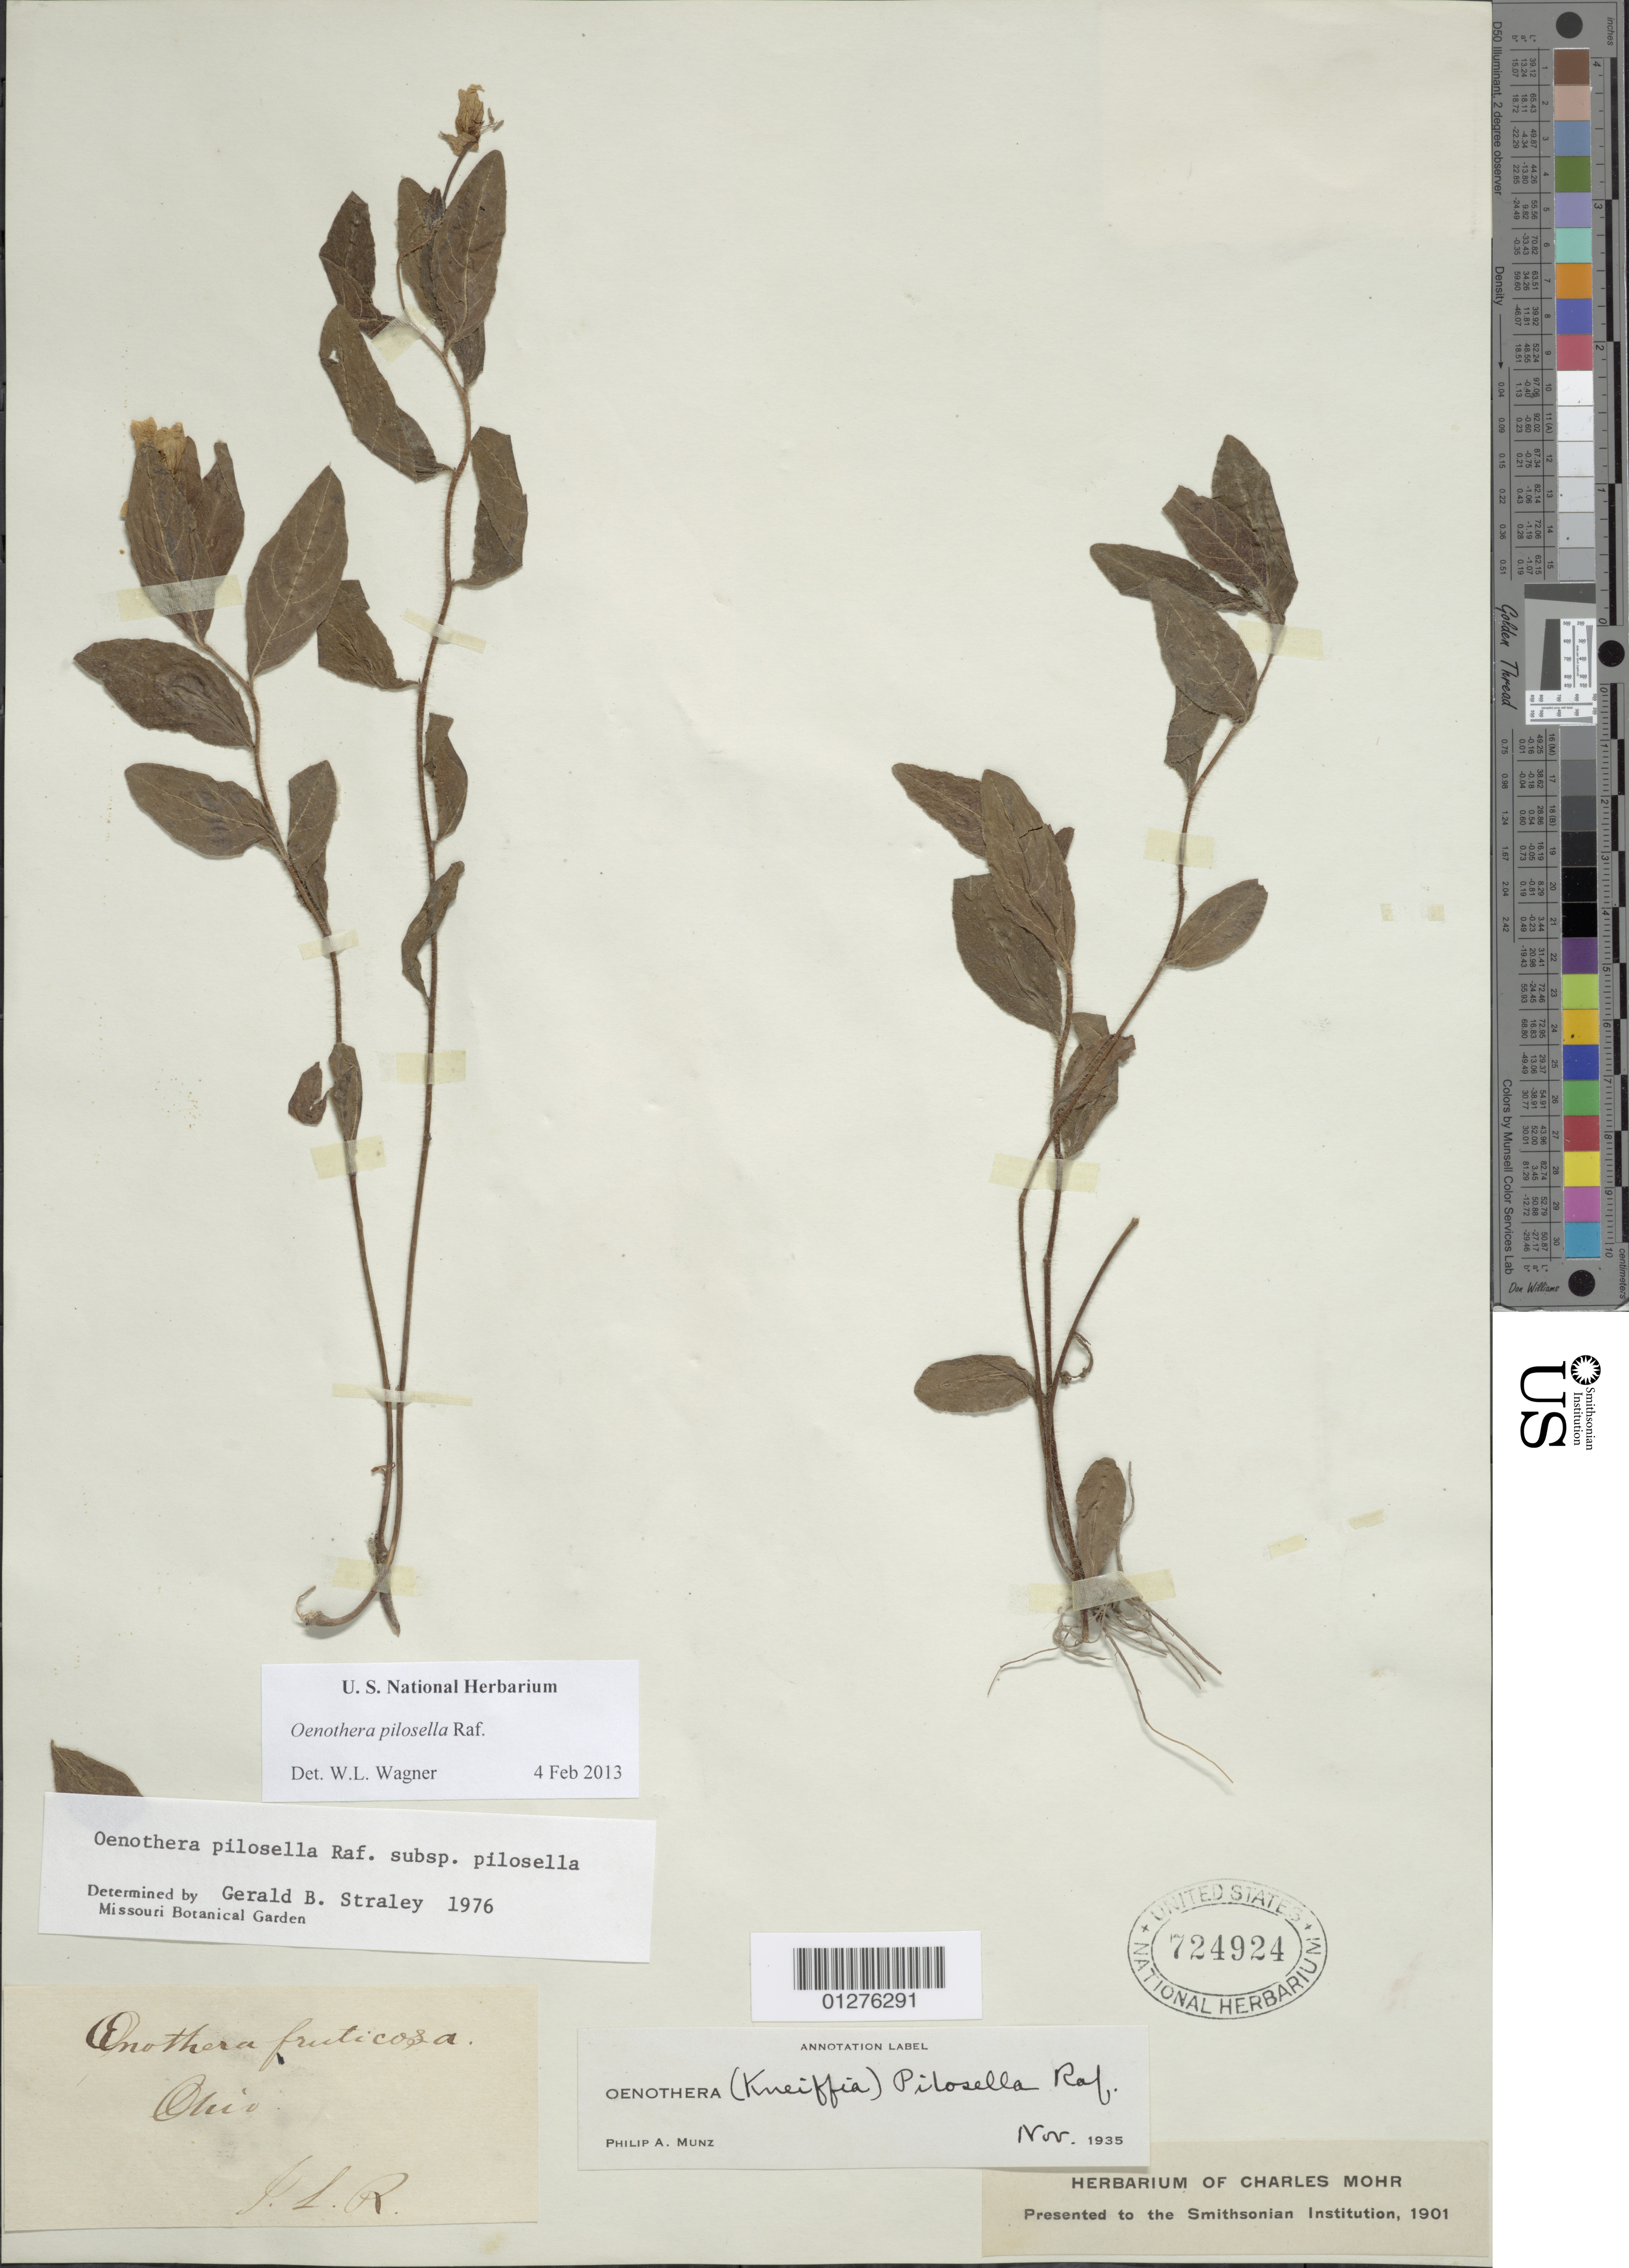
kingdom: Plantae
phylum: Tracheophyta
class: Magnoliopsida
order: Myrtales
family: Onagraceae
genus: Oenothera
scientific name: Oenothera pilosella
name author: Raf.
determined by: Wagner, W. L., (BOT), Smithsonian Institution - National Museum of Natural History (UNITED STATES)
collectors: J. Riddell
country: United States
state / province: Ohio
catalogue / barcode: US 724924